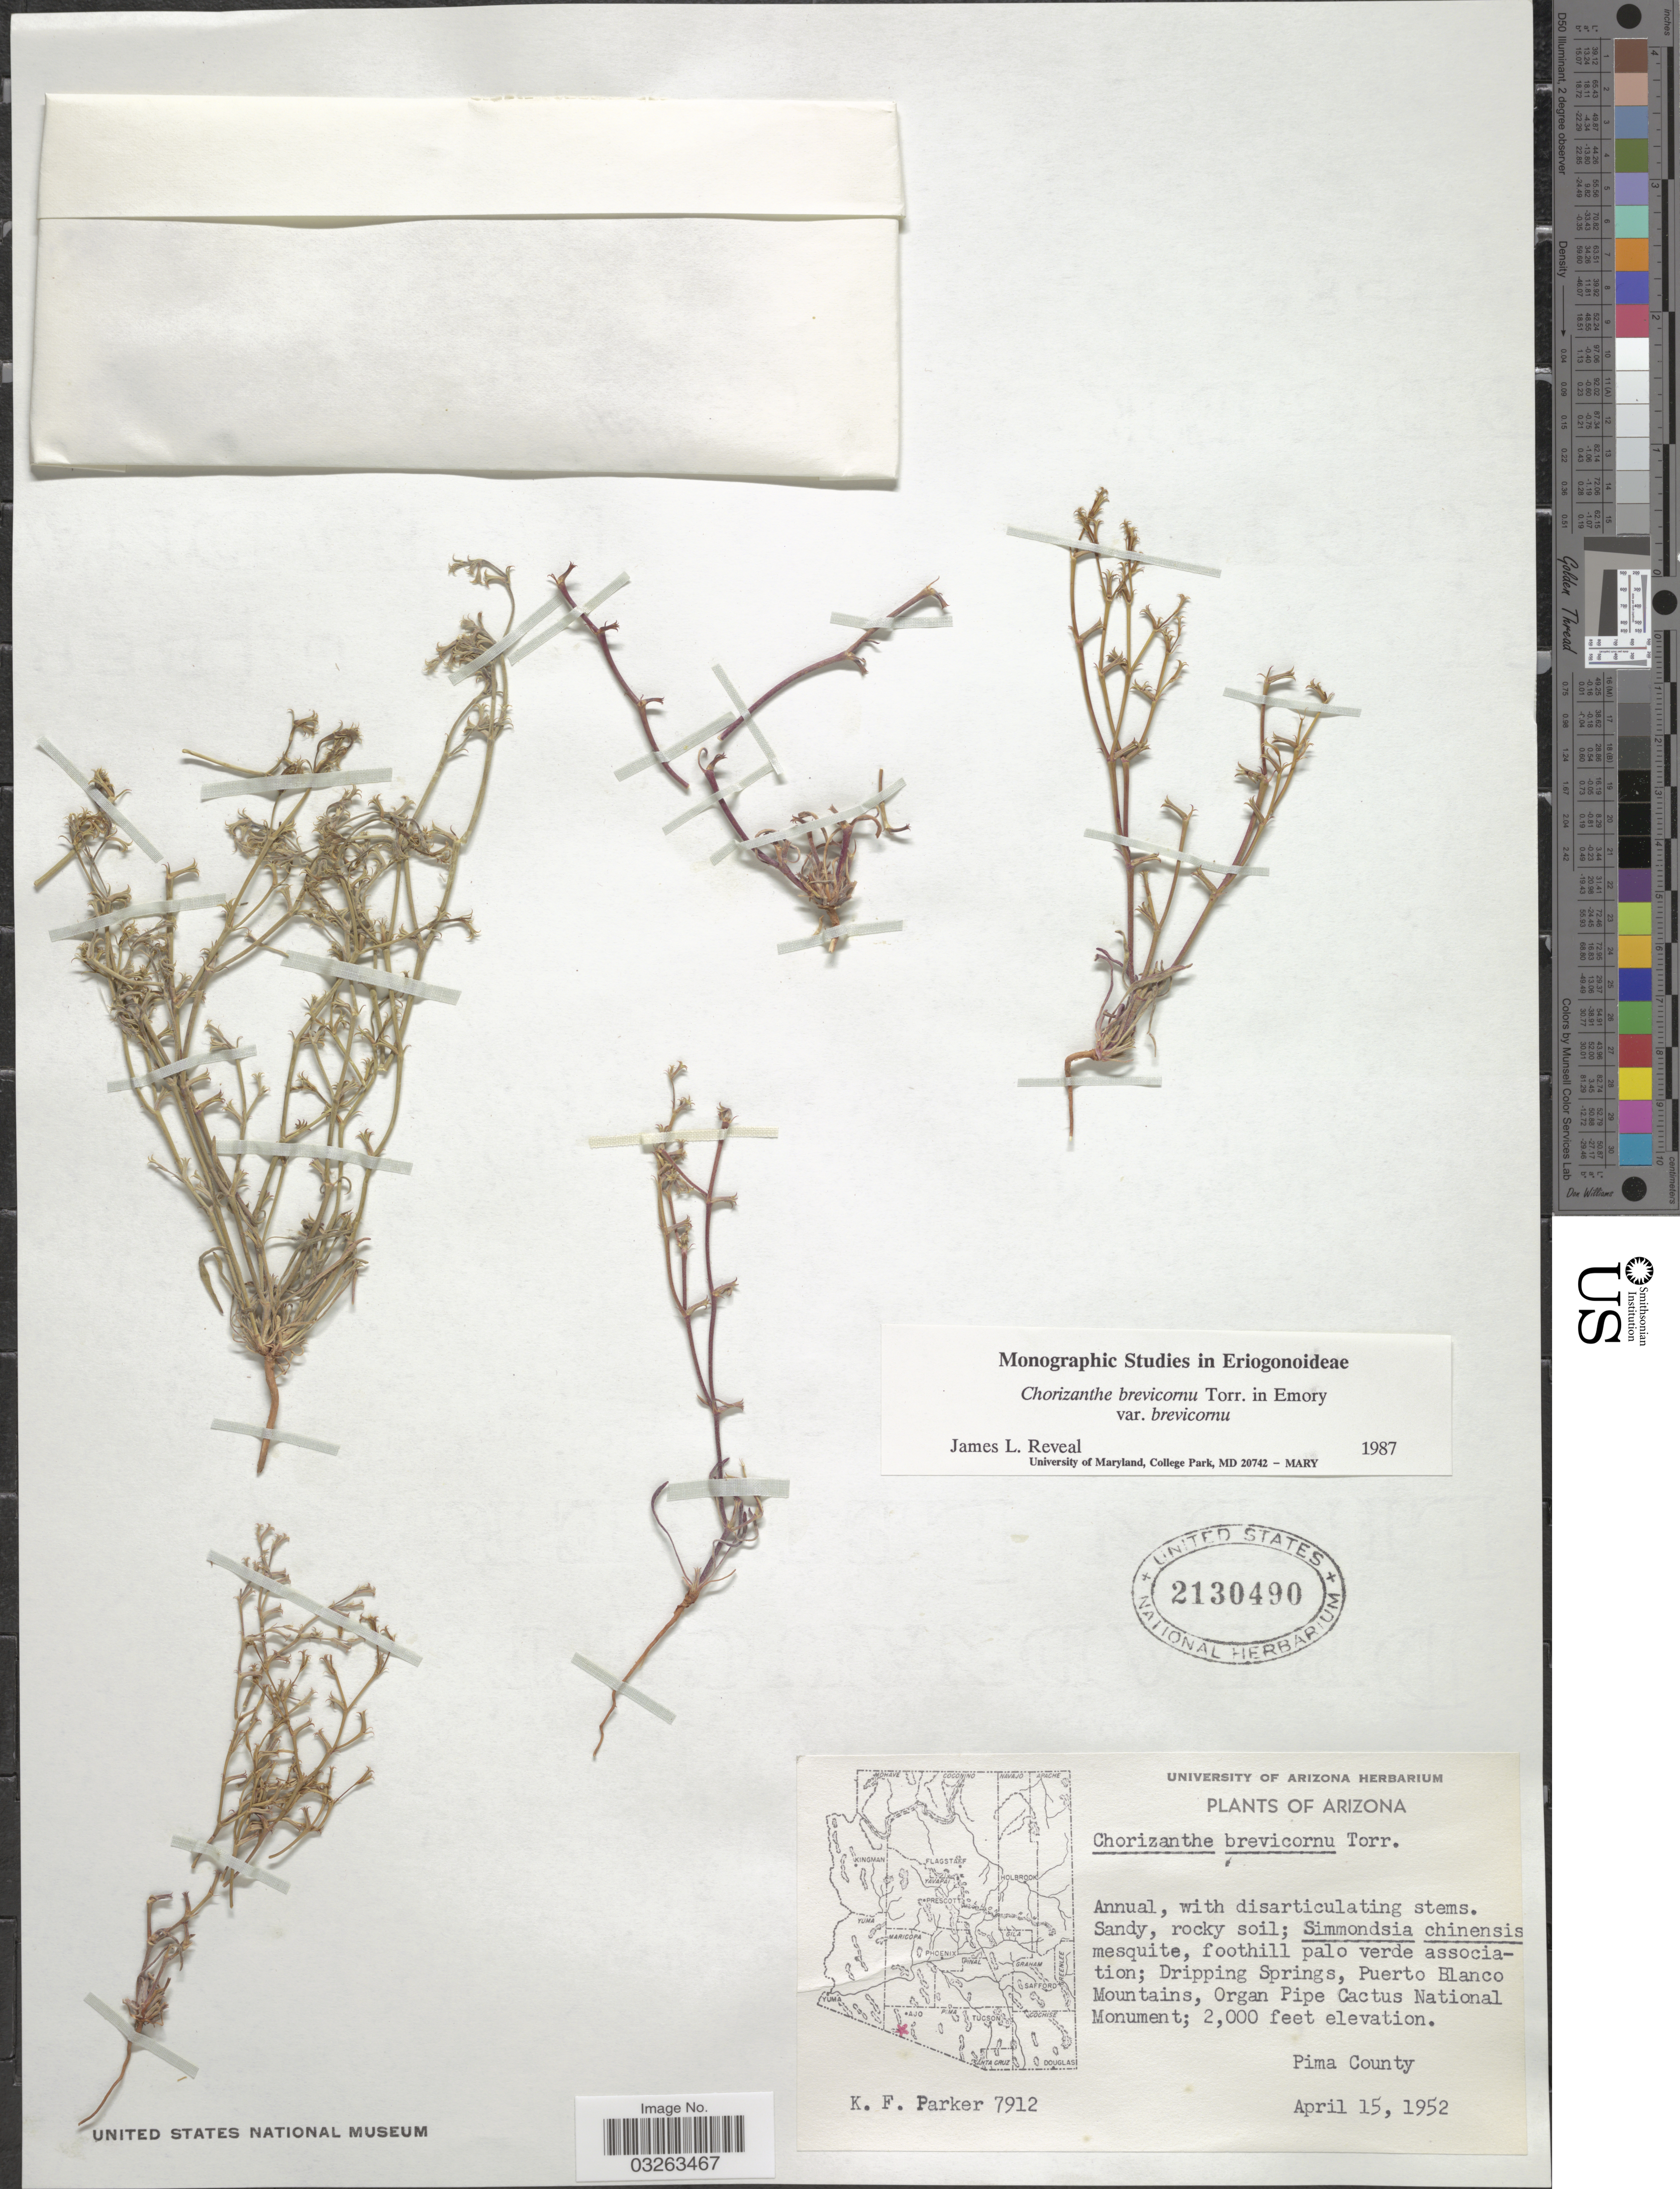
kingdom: Plantae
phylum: Tracheophyta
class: Magnoliopsida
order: Caryophyllales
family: Polygonaceae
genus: Chorizanthe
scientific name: Chorizanthe brevicornu var. brevicornu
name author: Torr.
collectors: K. F. Parker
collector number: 7912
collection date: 1952-04-15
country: United States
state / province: Arizona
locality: Dripping Springs, Puerto Blanco Mountains, Organ Pipe Cactus National Monument.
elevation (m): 610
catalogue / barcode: US 2130490